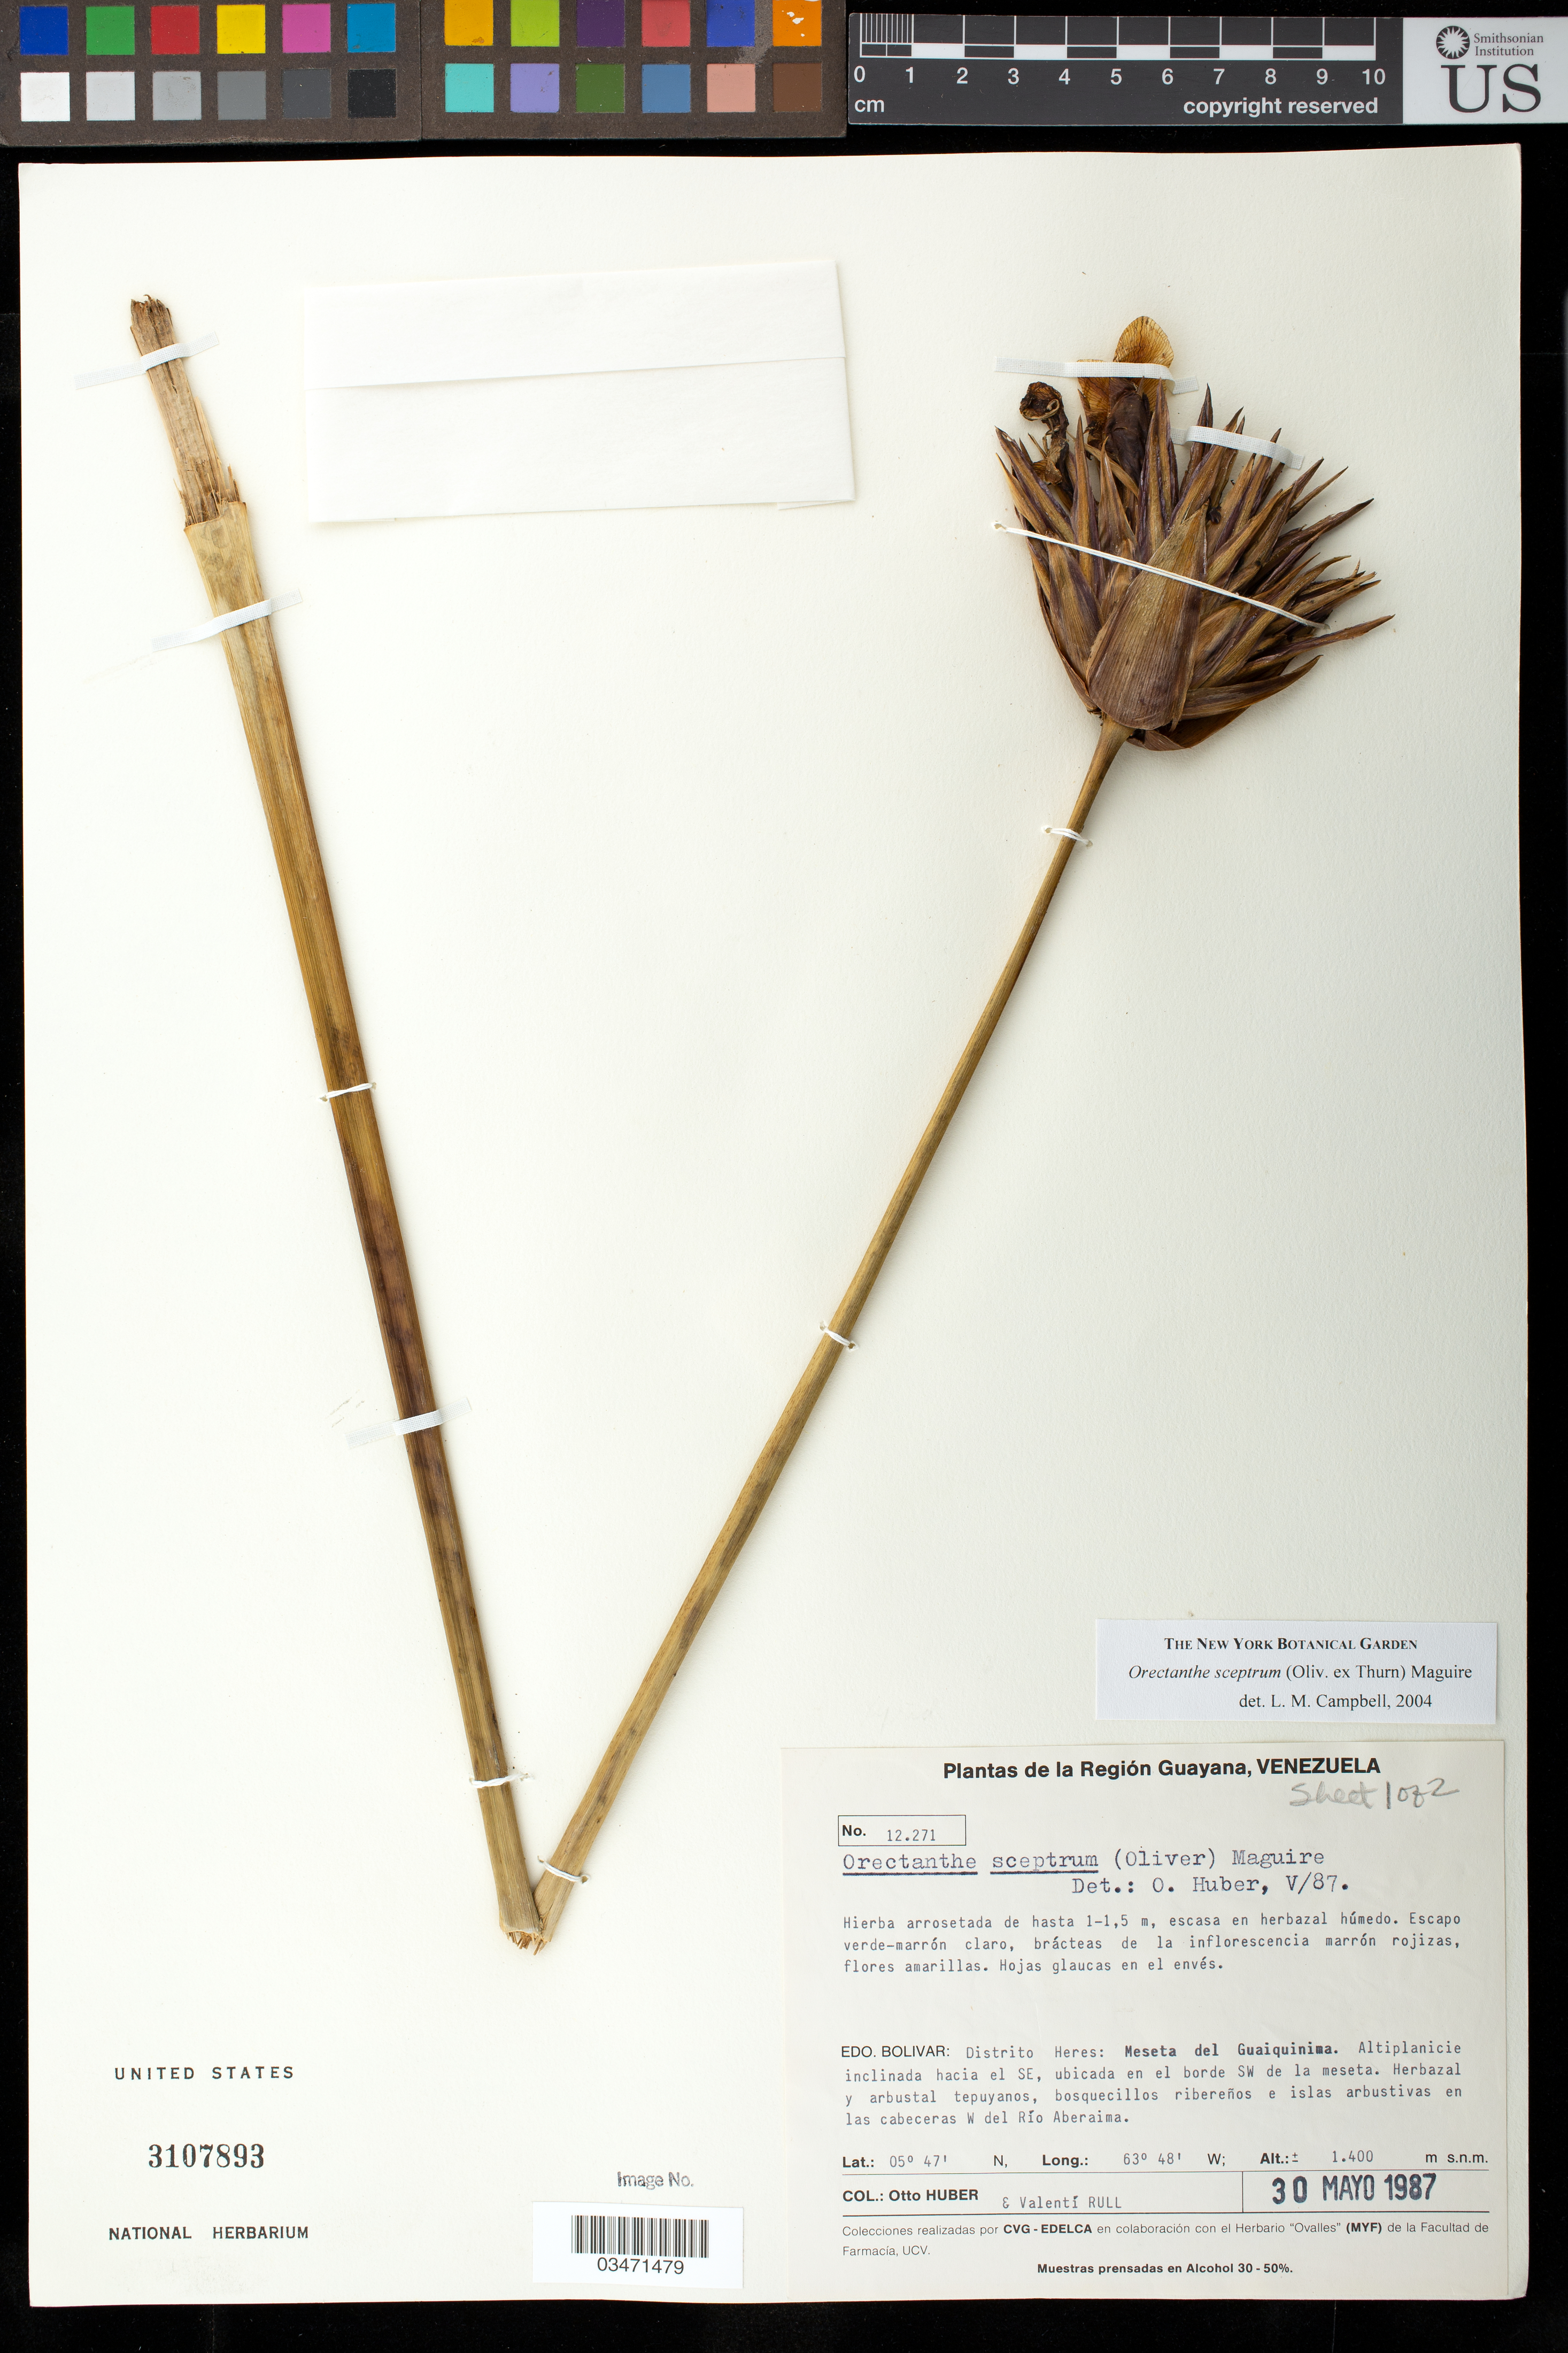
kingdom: Plantae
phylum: Tracheophyta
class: Liliopsida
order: Poales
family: Xyridaceae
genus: Orectanthe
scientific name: Orectanthe sceptrum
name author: (Oliv.) Maguire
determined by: Campbell, L. M.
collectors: O. Huber & V. Rull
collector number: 12271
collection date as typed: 30-May-87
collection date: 1987-05-30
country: Venezuela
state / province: Bolívar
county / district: Heres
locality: Meseta del Guaiquinima, W of Río Aberiama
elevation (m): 1400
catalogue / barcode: US 3107893